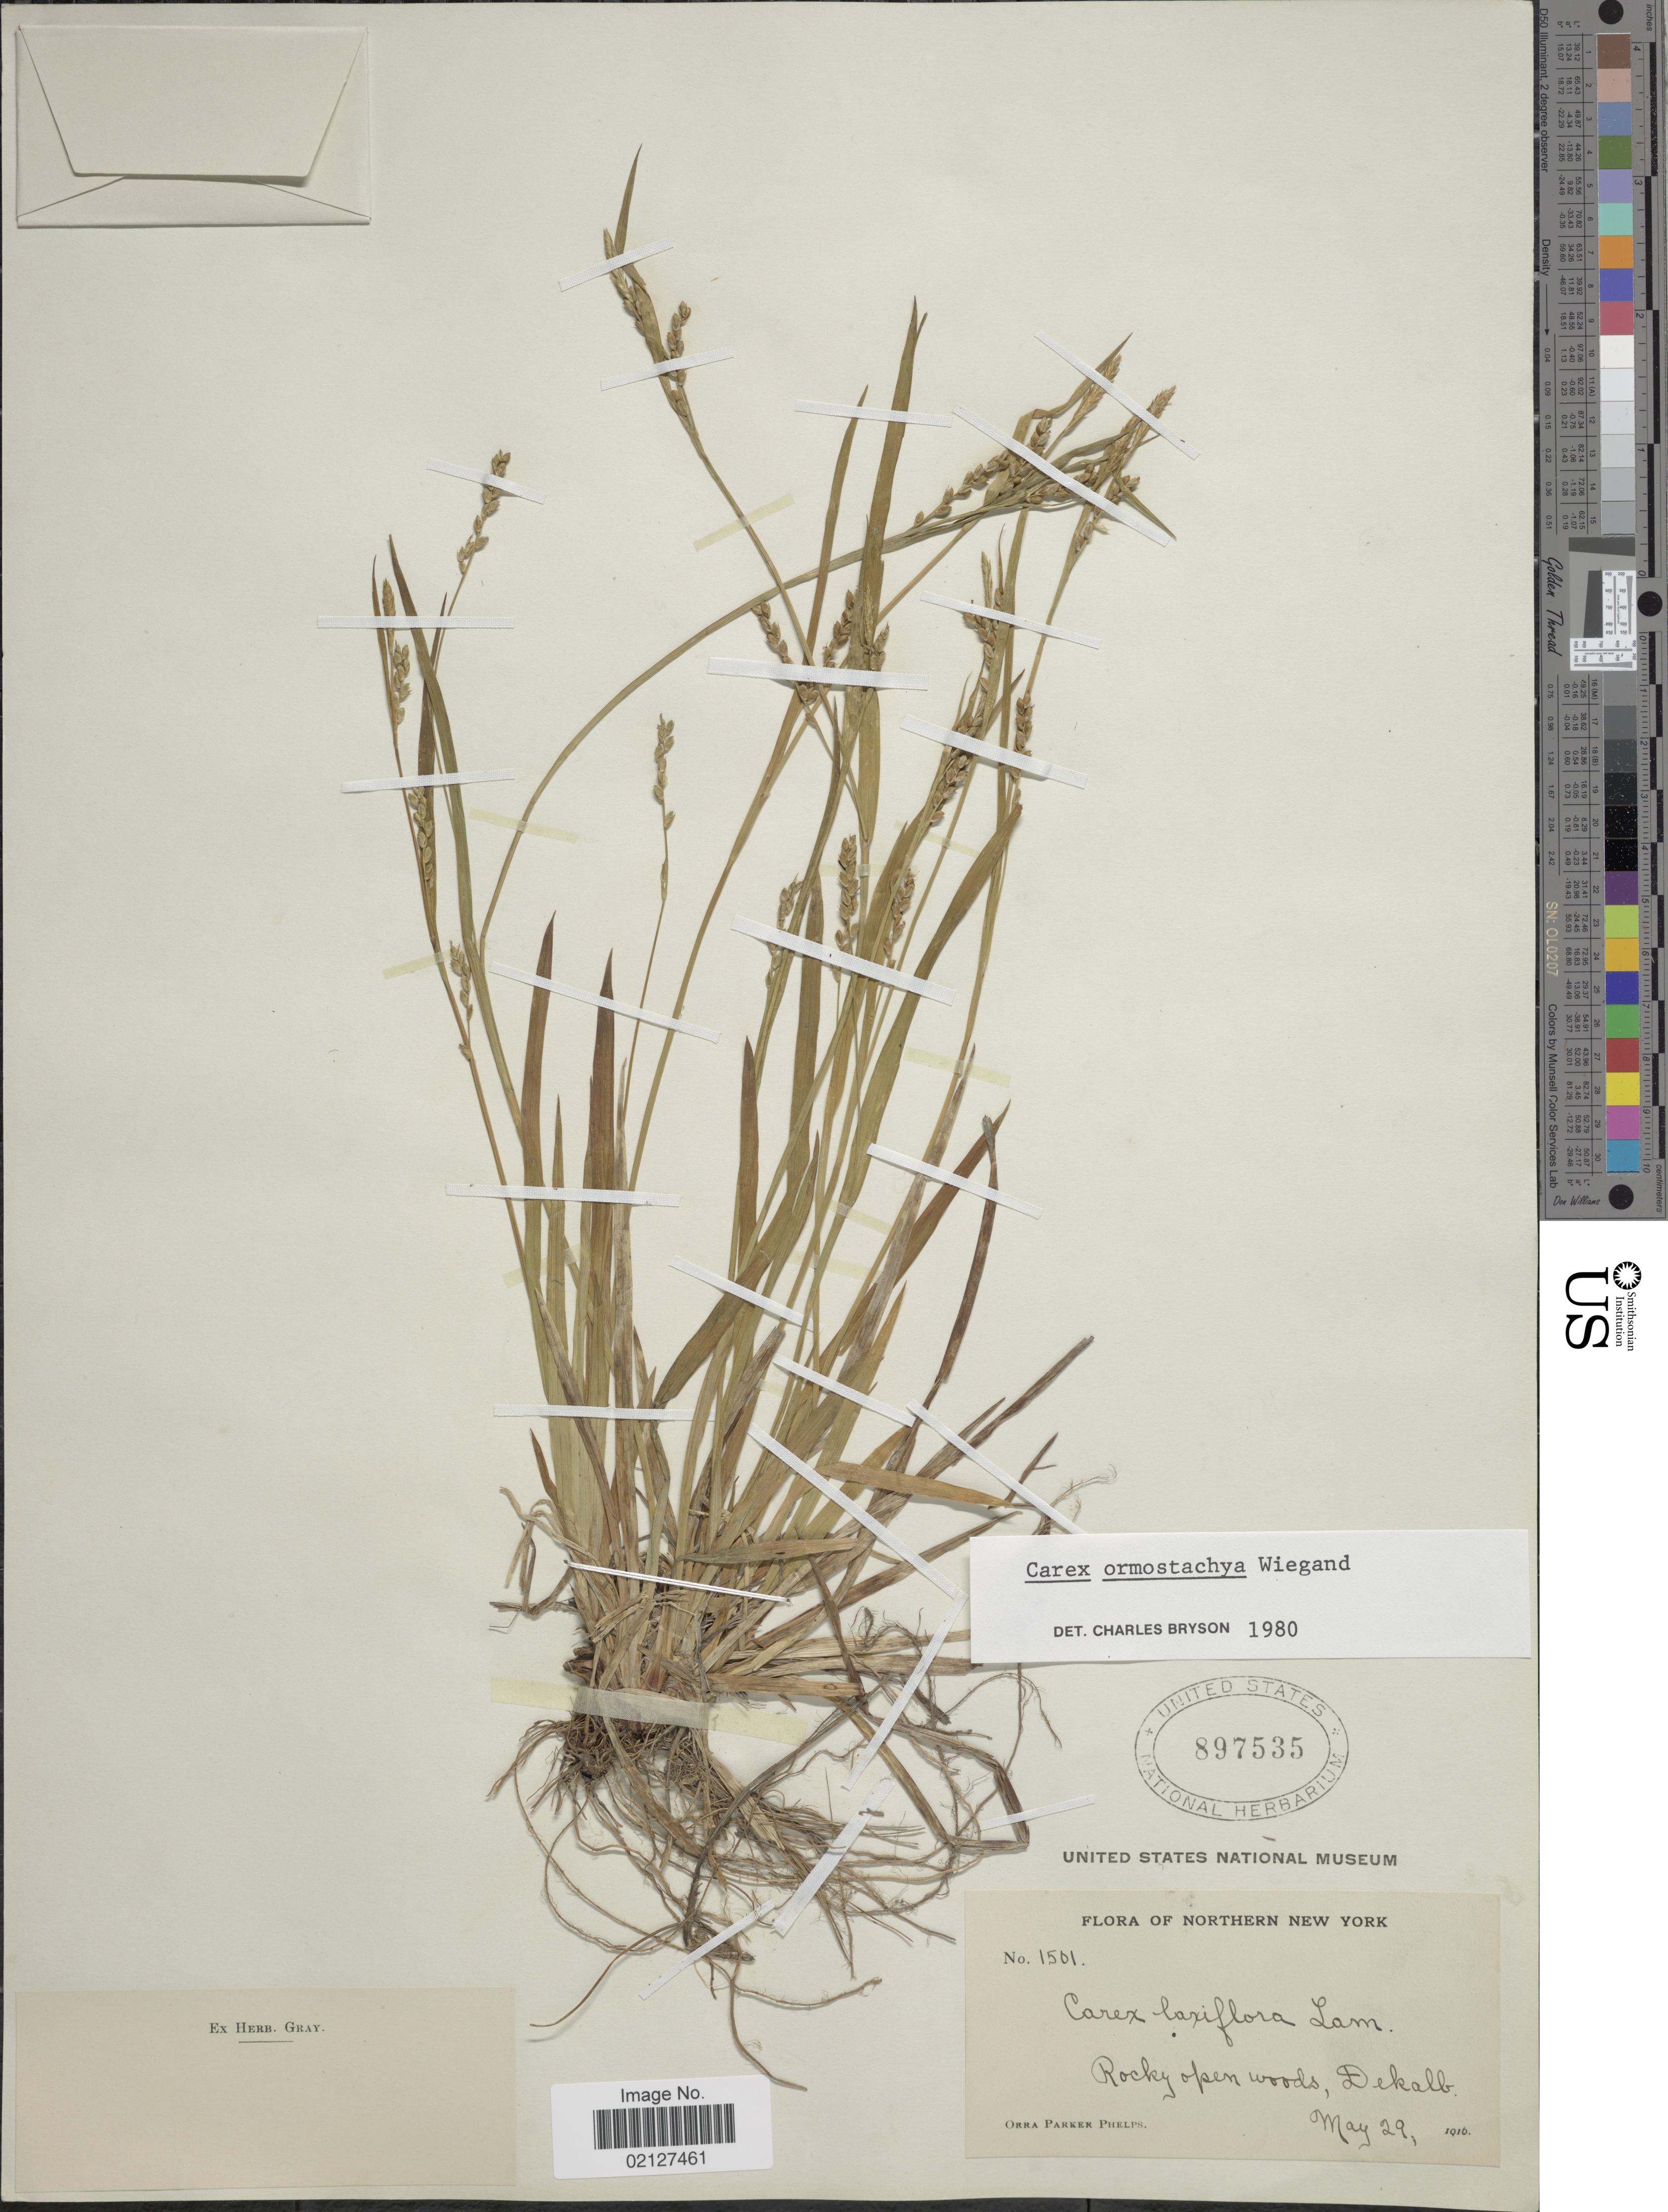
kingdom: Plantae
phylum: Tracheophyta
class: Liliopsida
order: Poales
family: Cyperaceae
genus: Carex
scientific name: Carex ormostachya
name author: Wiegand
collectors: O. P. Phelps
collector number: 1501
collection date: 1916-05-29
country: United States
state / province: New York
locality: Northern New York, rocky open woods, Dekalb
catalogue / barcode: US 897535